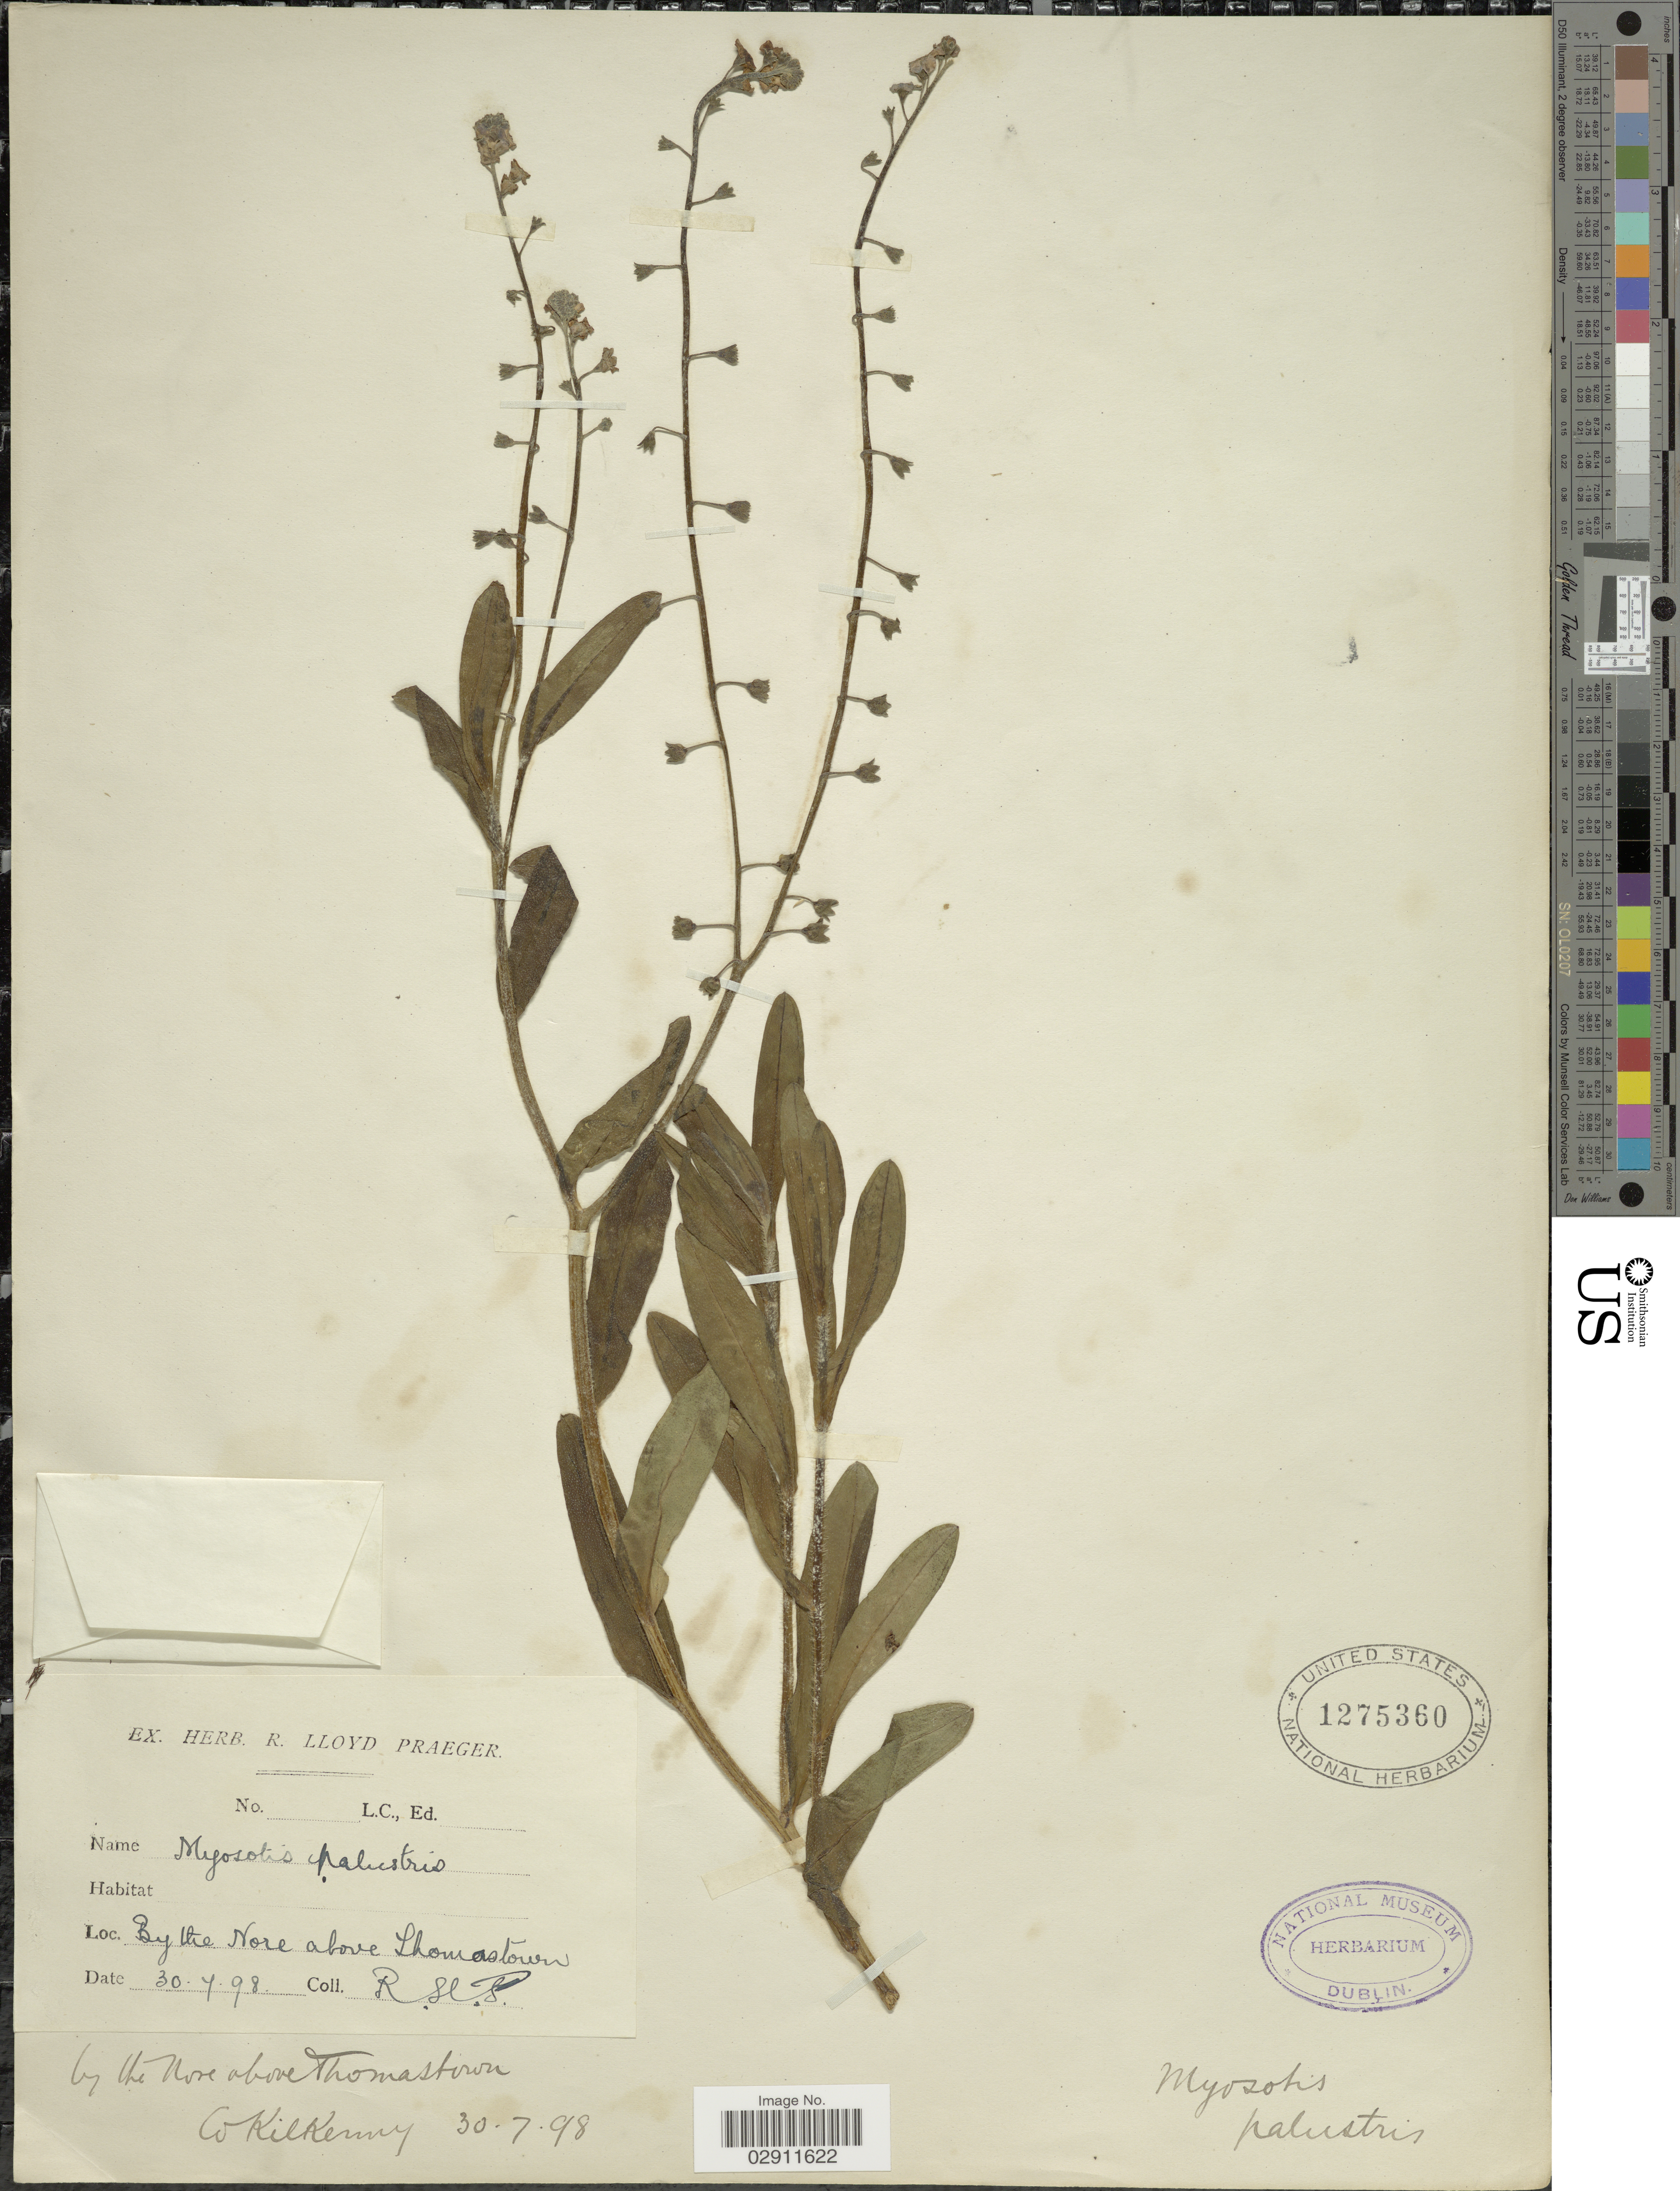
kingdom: Plantae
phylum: Tracheophyta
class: Magnoliopsida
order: Boraginales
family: Boraginaceae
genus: Myosotis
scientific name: Myosotis palustris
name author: L.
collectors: R. Praeger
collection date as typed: Transcribed d/m/y: 30/7/98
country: Ireland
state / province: Leinster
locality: By the Nore above Thomastown.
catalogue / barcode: US 1275360